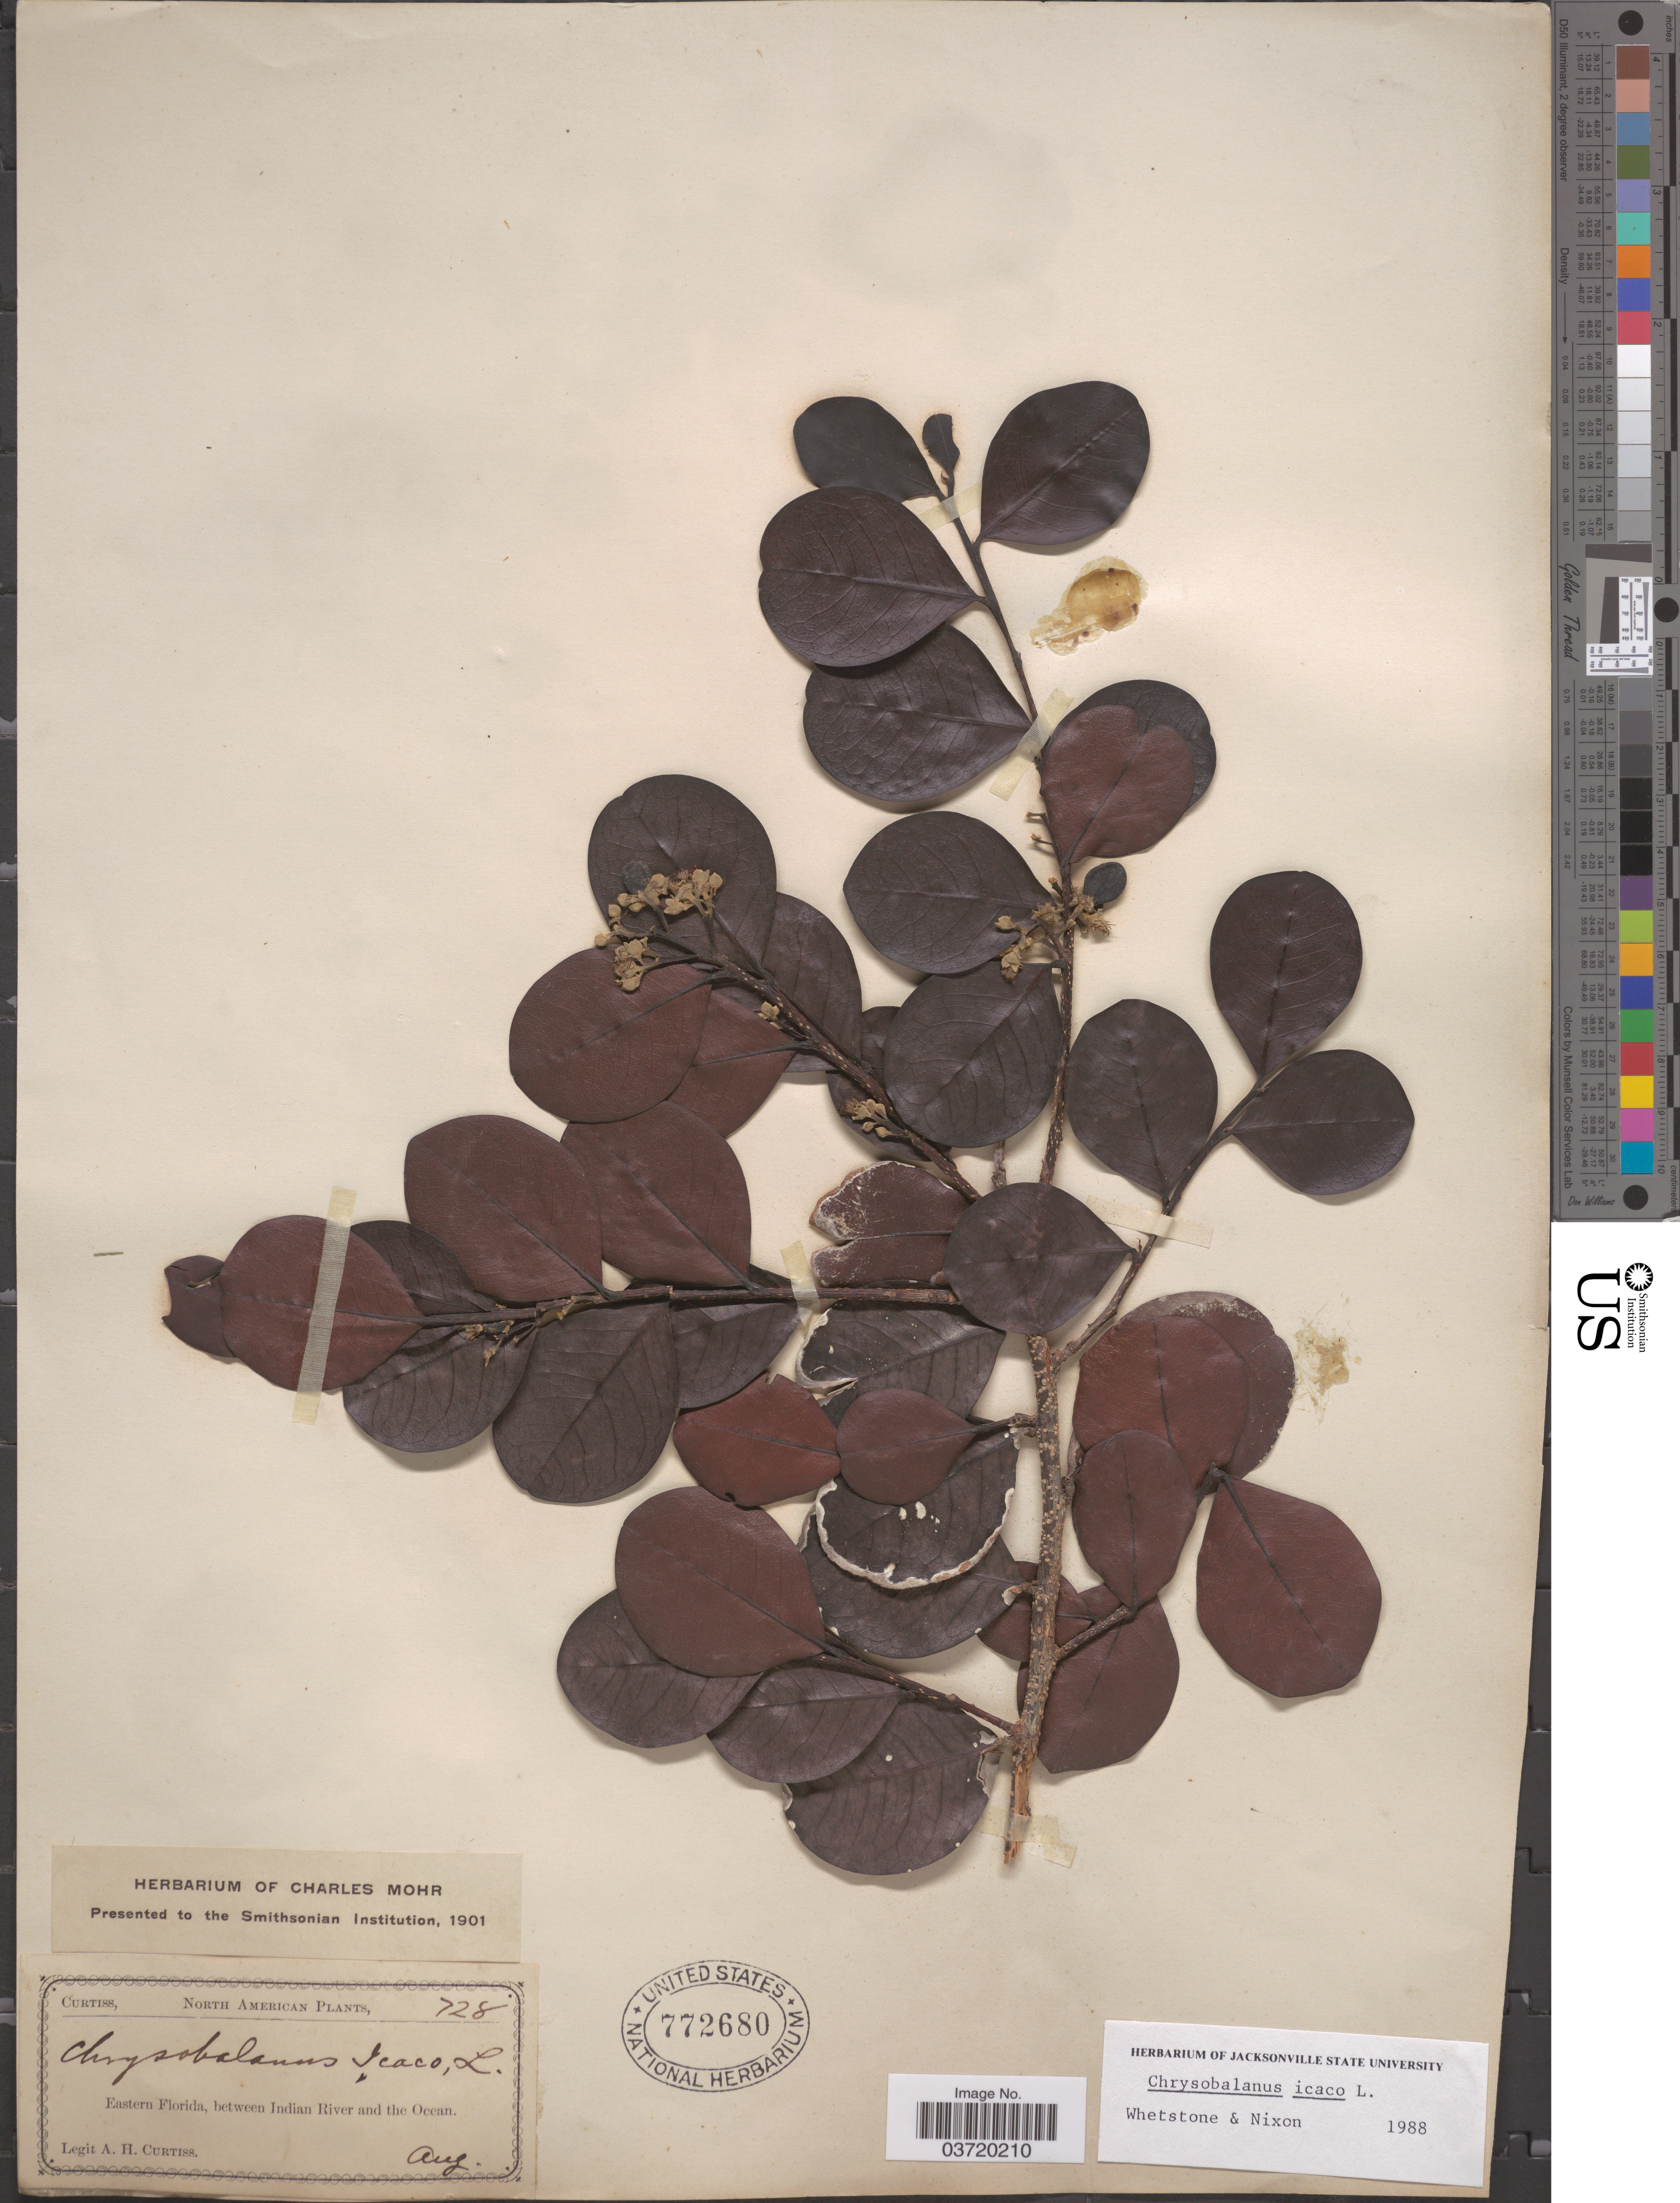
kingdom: Plantae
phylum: Tracheophyta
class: Magnoliopsida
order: Malpighiales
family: Chrysobalanaceae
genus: Chrysobalanus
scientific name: Chrysobalanus icaco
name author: L.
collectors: A. H. Curtiss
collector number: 728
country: United States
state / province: Florida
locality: Eastern Florida, between Indian River and the ocean.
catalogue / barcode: US 772680